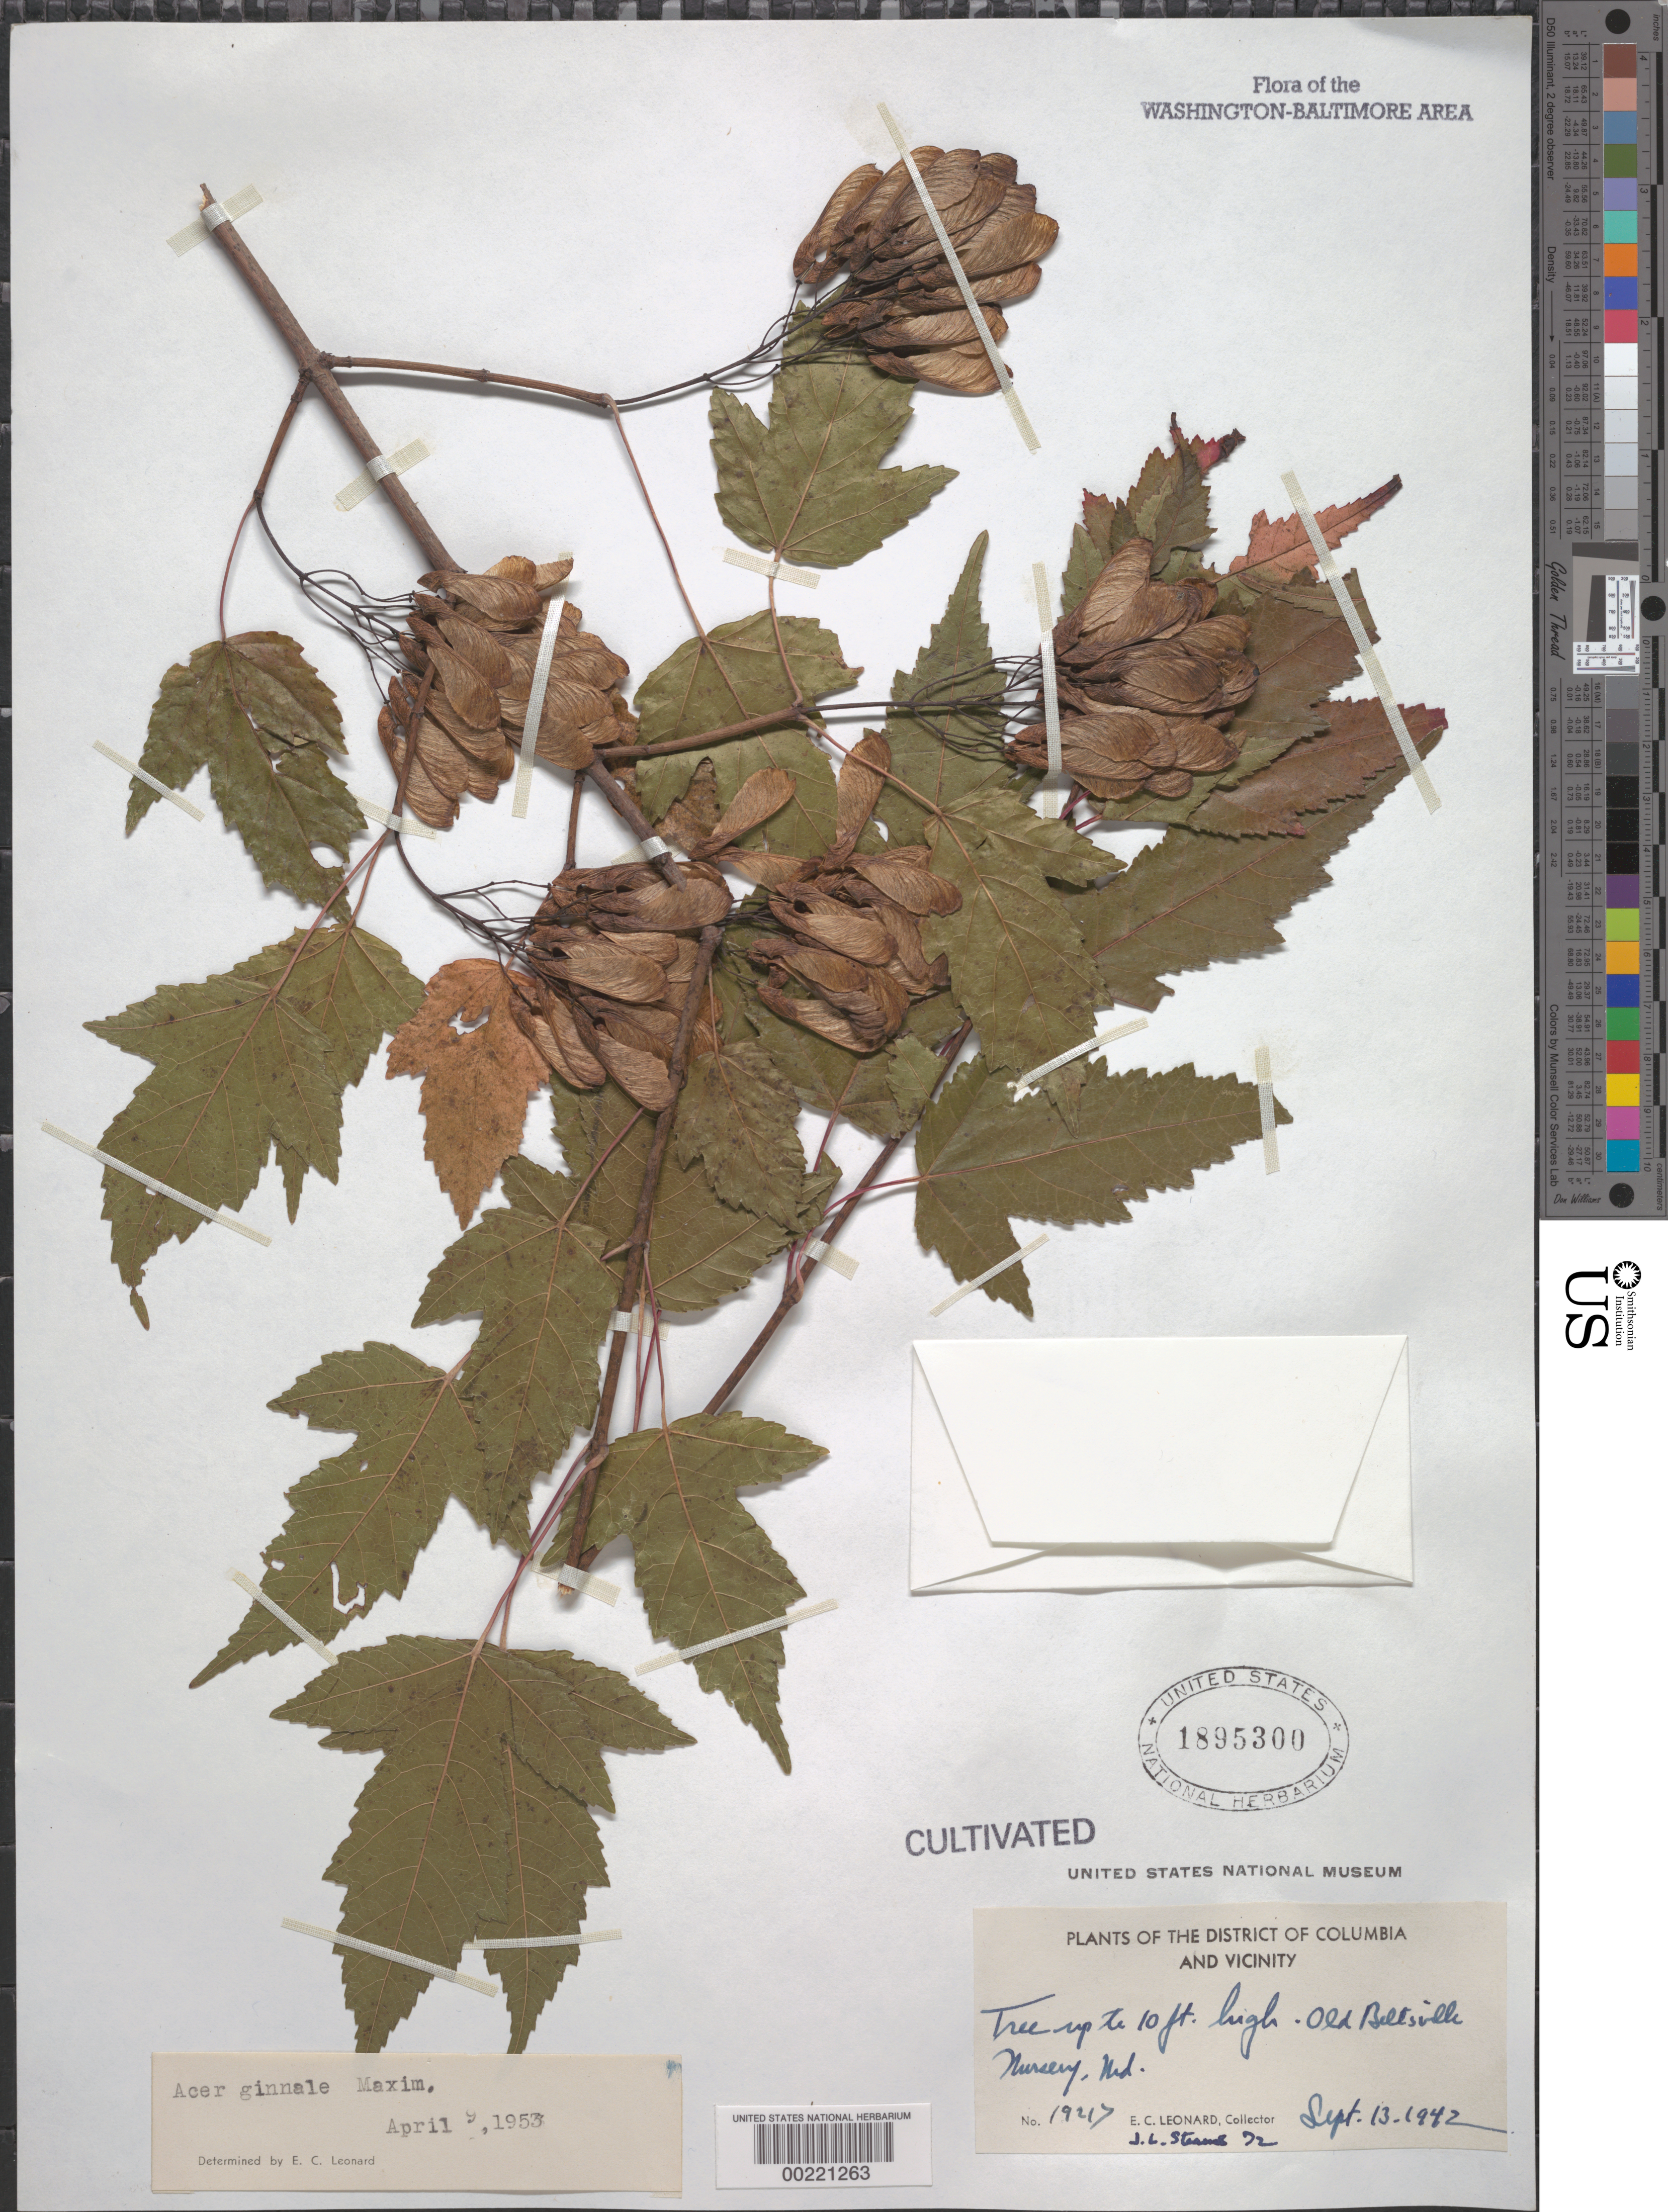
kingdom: Plantae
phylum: Tracheophyta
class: Magnoliopsida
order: Sapindales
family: Sapindaceae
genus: Acer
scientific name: Acer ginnala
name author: Maxim.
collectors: E. C. Leonard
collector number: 19217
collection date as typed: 13 Sep 1942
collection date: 1942-09-13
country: United States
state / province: Maryland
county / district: Prince George's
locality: Old Beltsville Nursery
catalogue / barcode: US 1895300